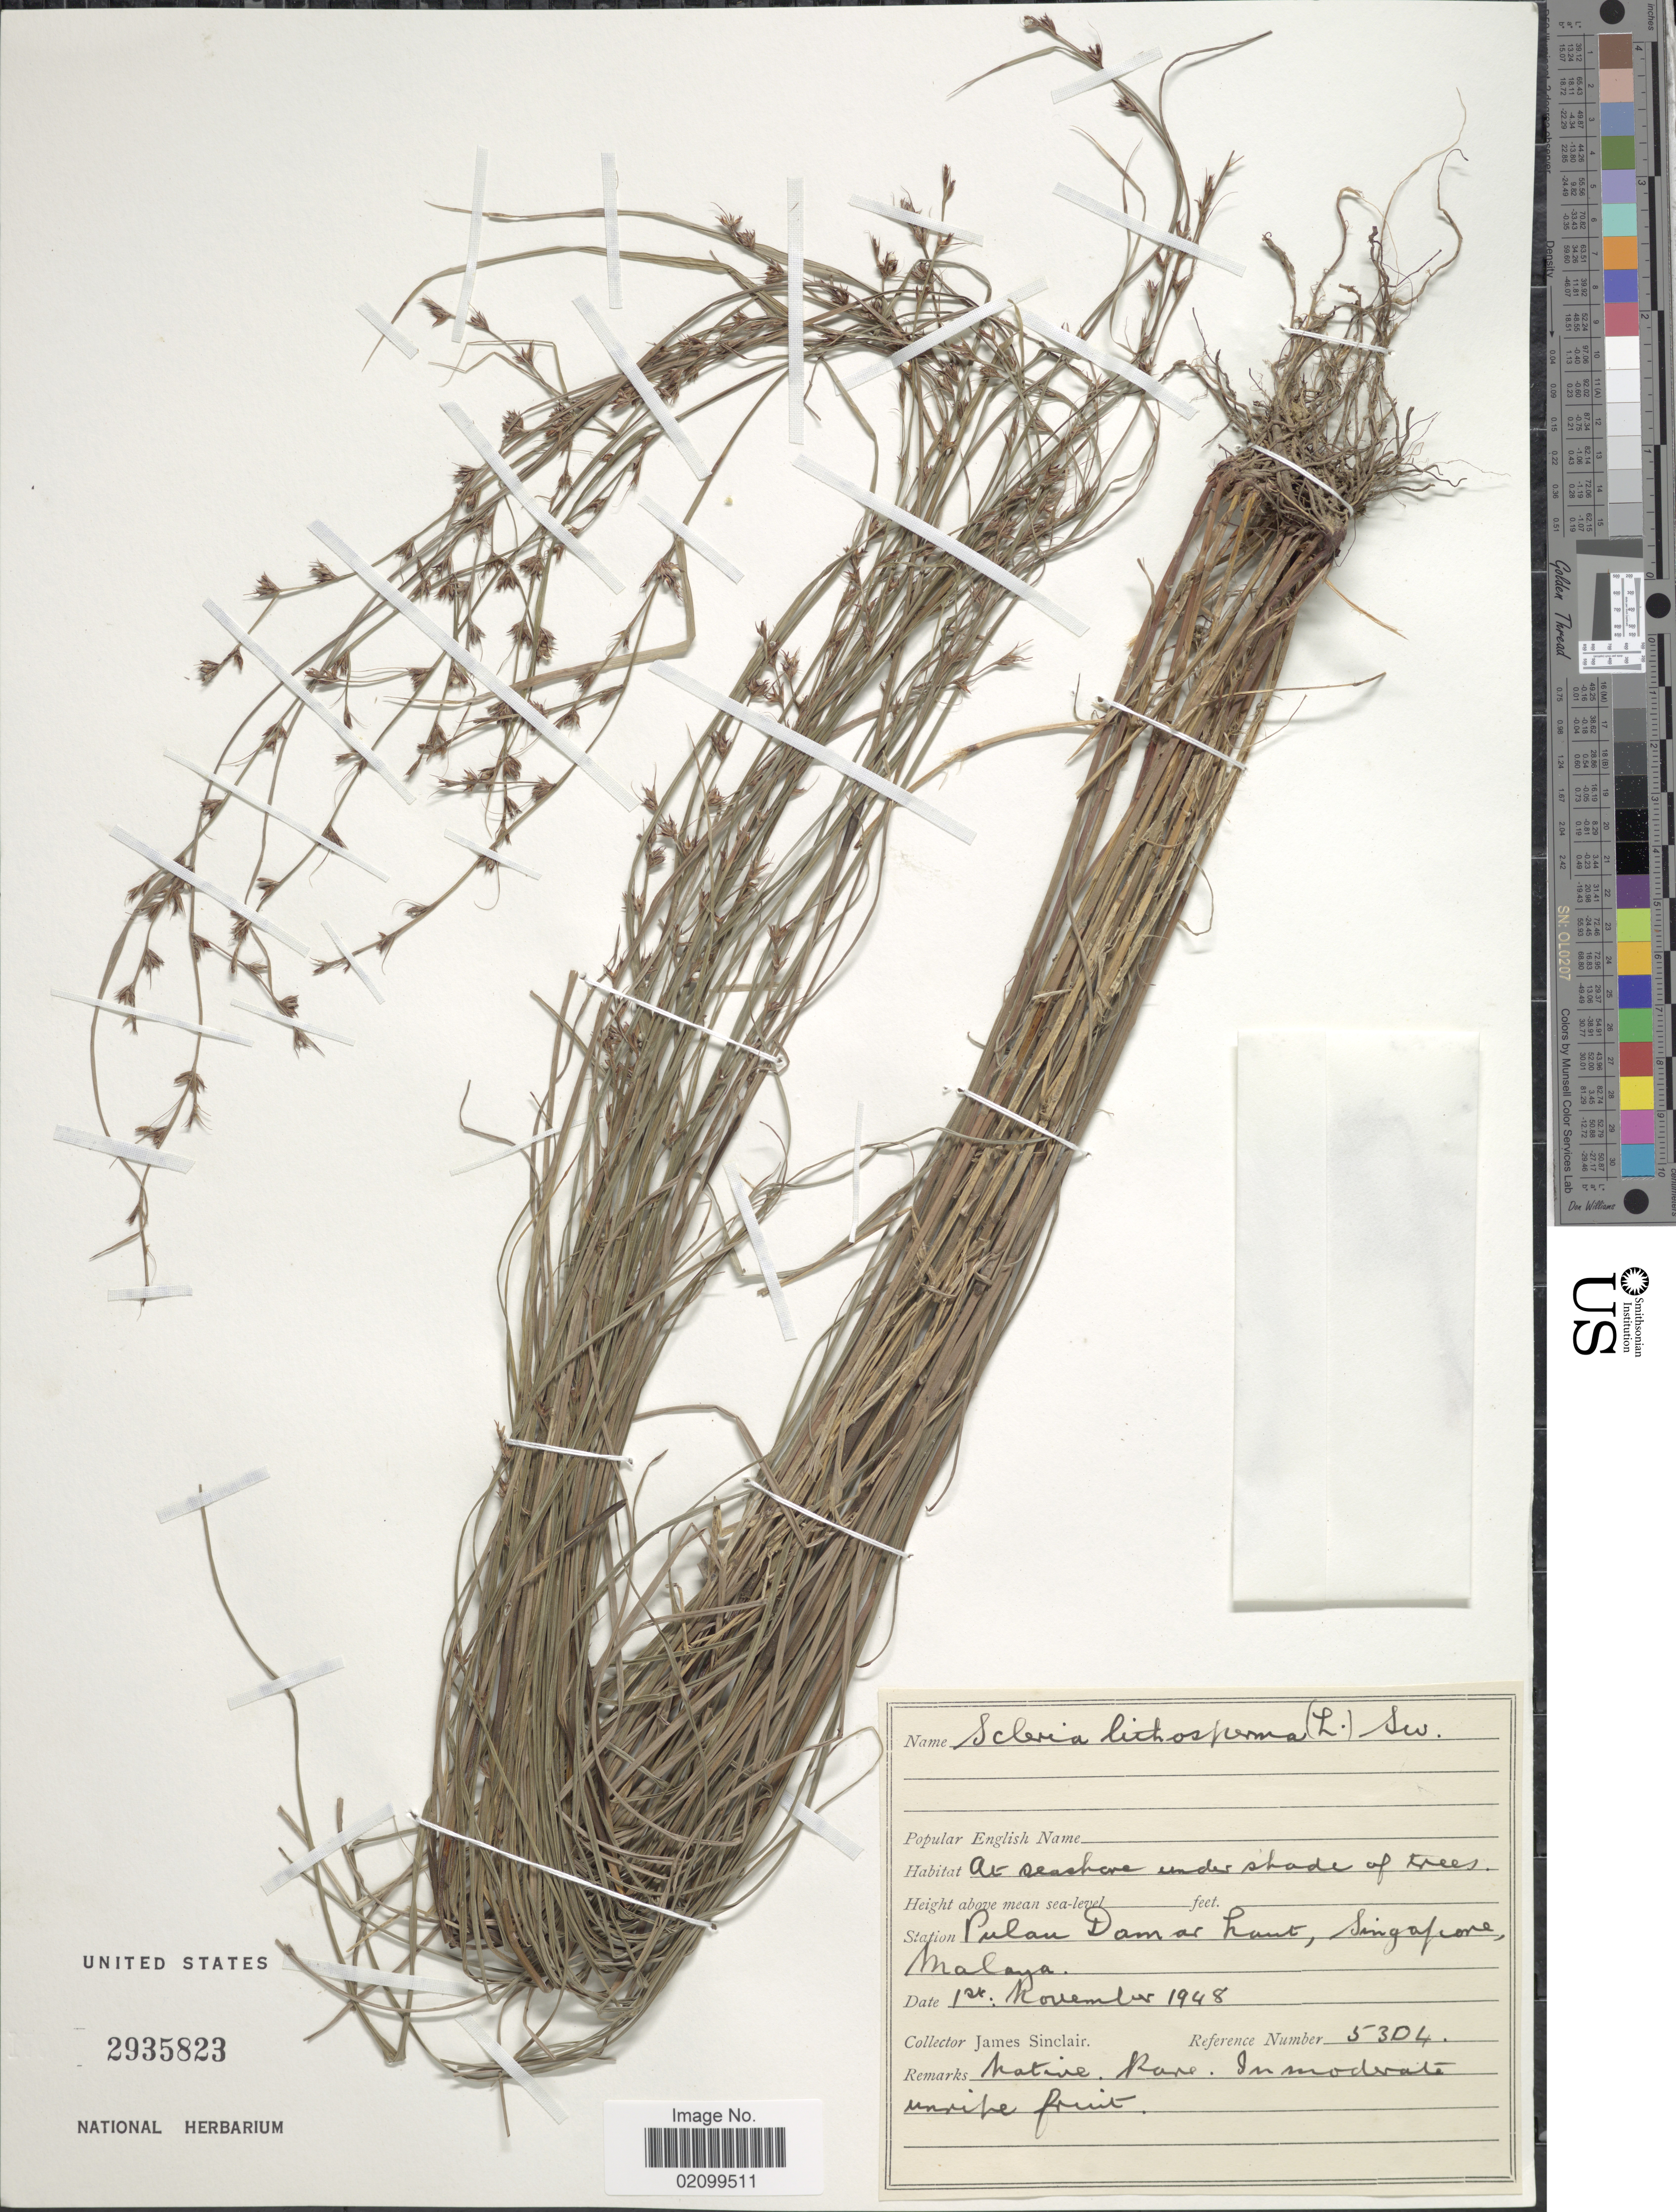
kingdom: Plantae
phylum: Tracheophyta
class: Liliopsida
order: Poales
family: Cyperaceae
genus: Scleria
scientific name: Scleria lithosperma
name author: (L.) Sw.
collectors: J. Sinclair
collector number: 5304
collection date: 1948-11-01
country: Singapore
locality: Pulau Damar Laut.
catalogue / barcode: US 2935823